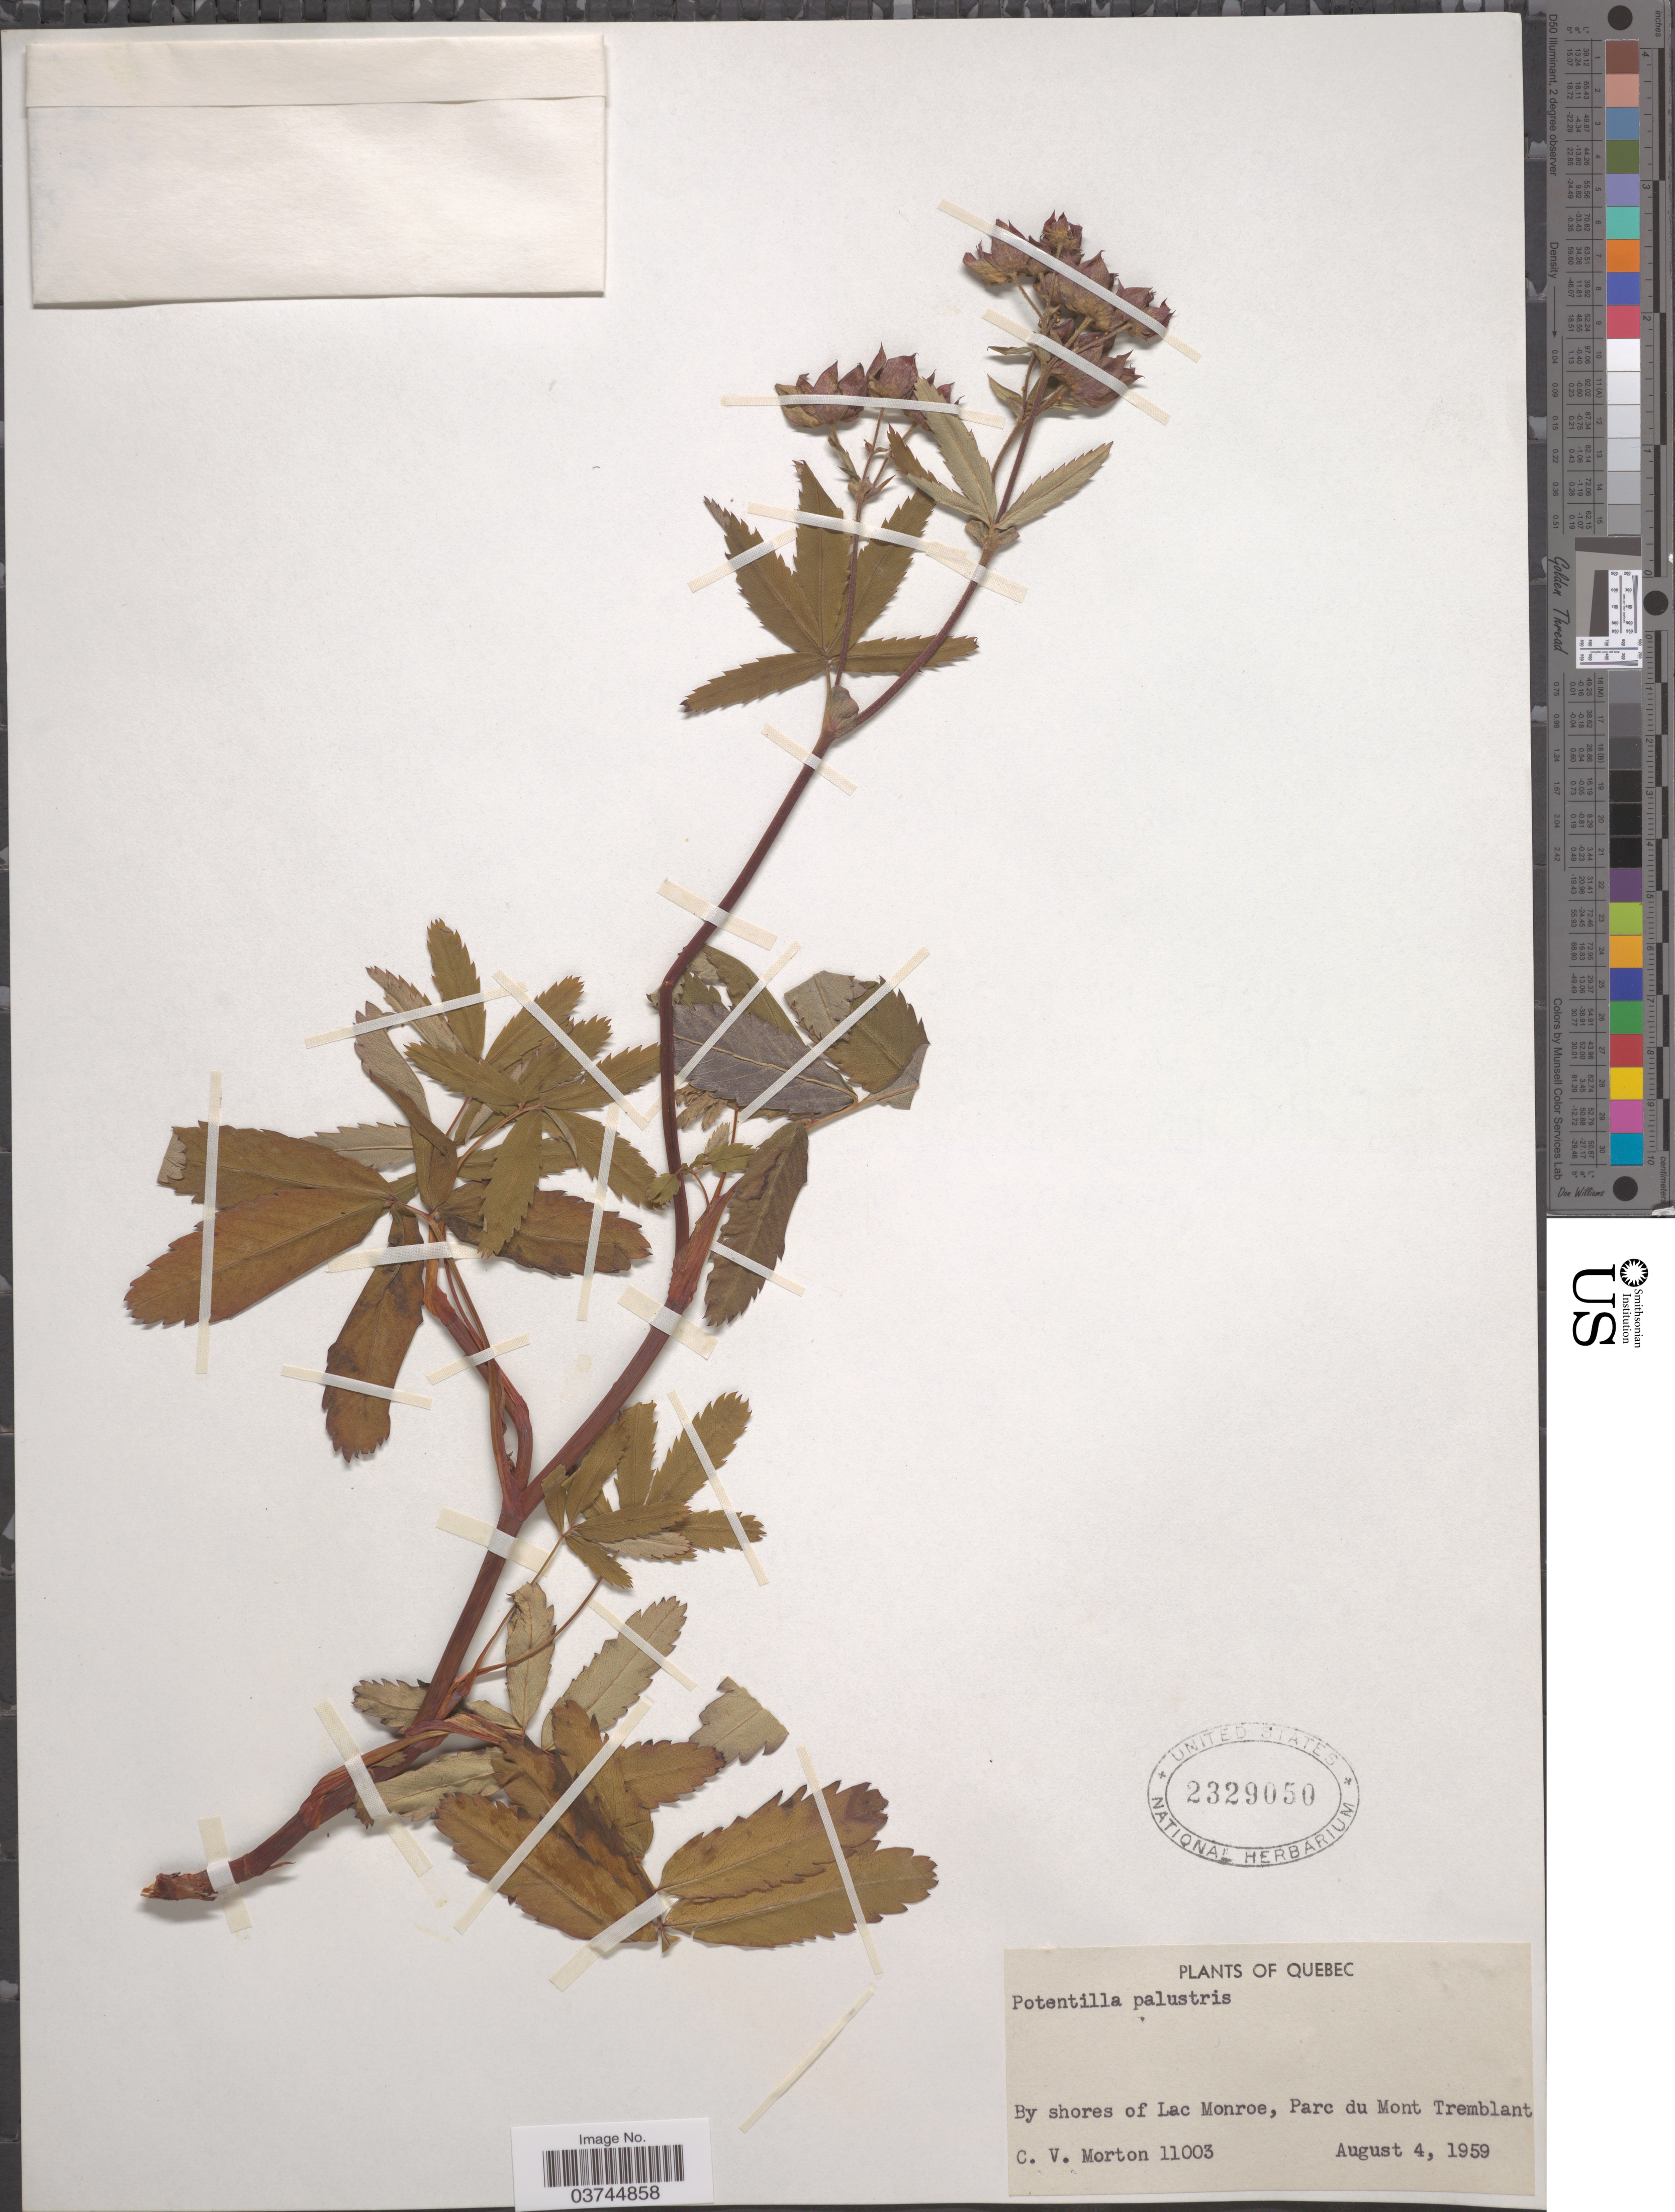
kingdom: Plantae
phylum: Tracheophyta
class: Magnoliopsida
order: Rosales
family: Rosaceae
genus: Comarum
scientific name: Comarum palustre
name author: L.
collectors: C. V. Morton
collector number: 11003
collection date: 1959-08-04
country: Canada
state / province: Quebec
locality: By shores of Lac Monroe, Parc du Mont Tremblant.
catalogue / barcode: US 2329050